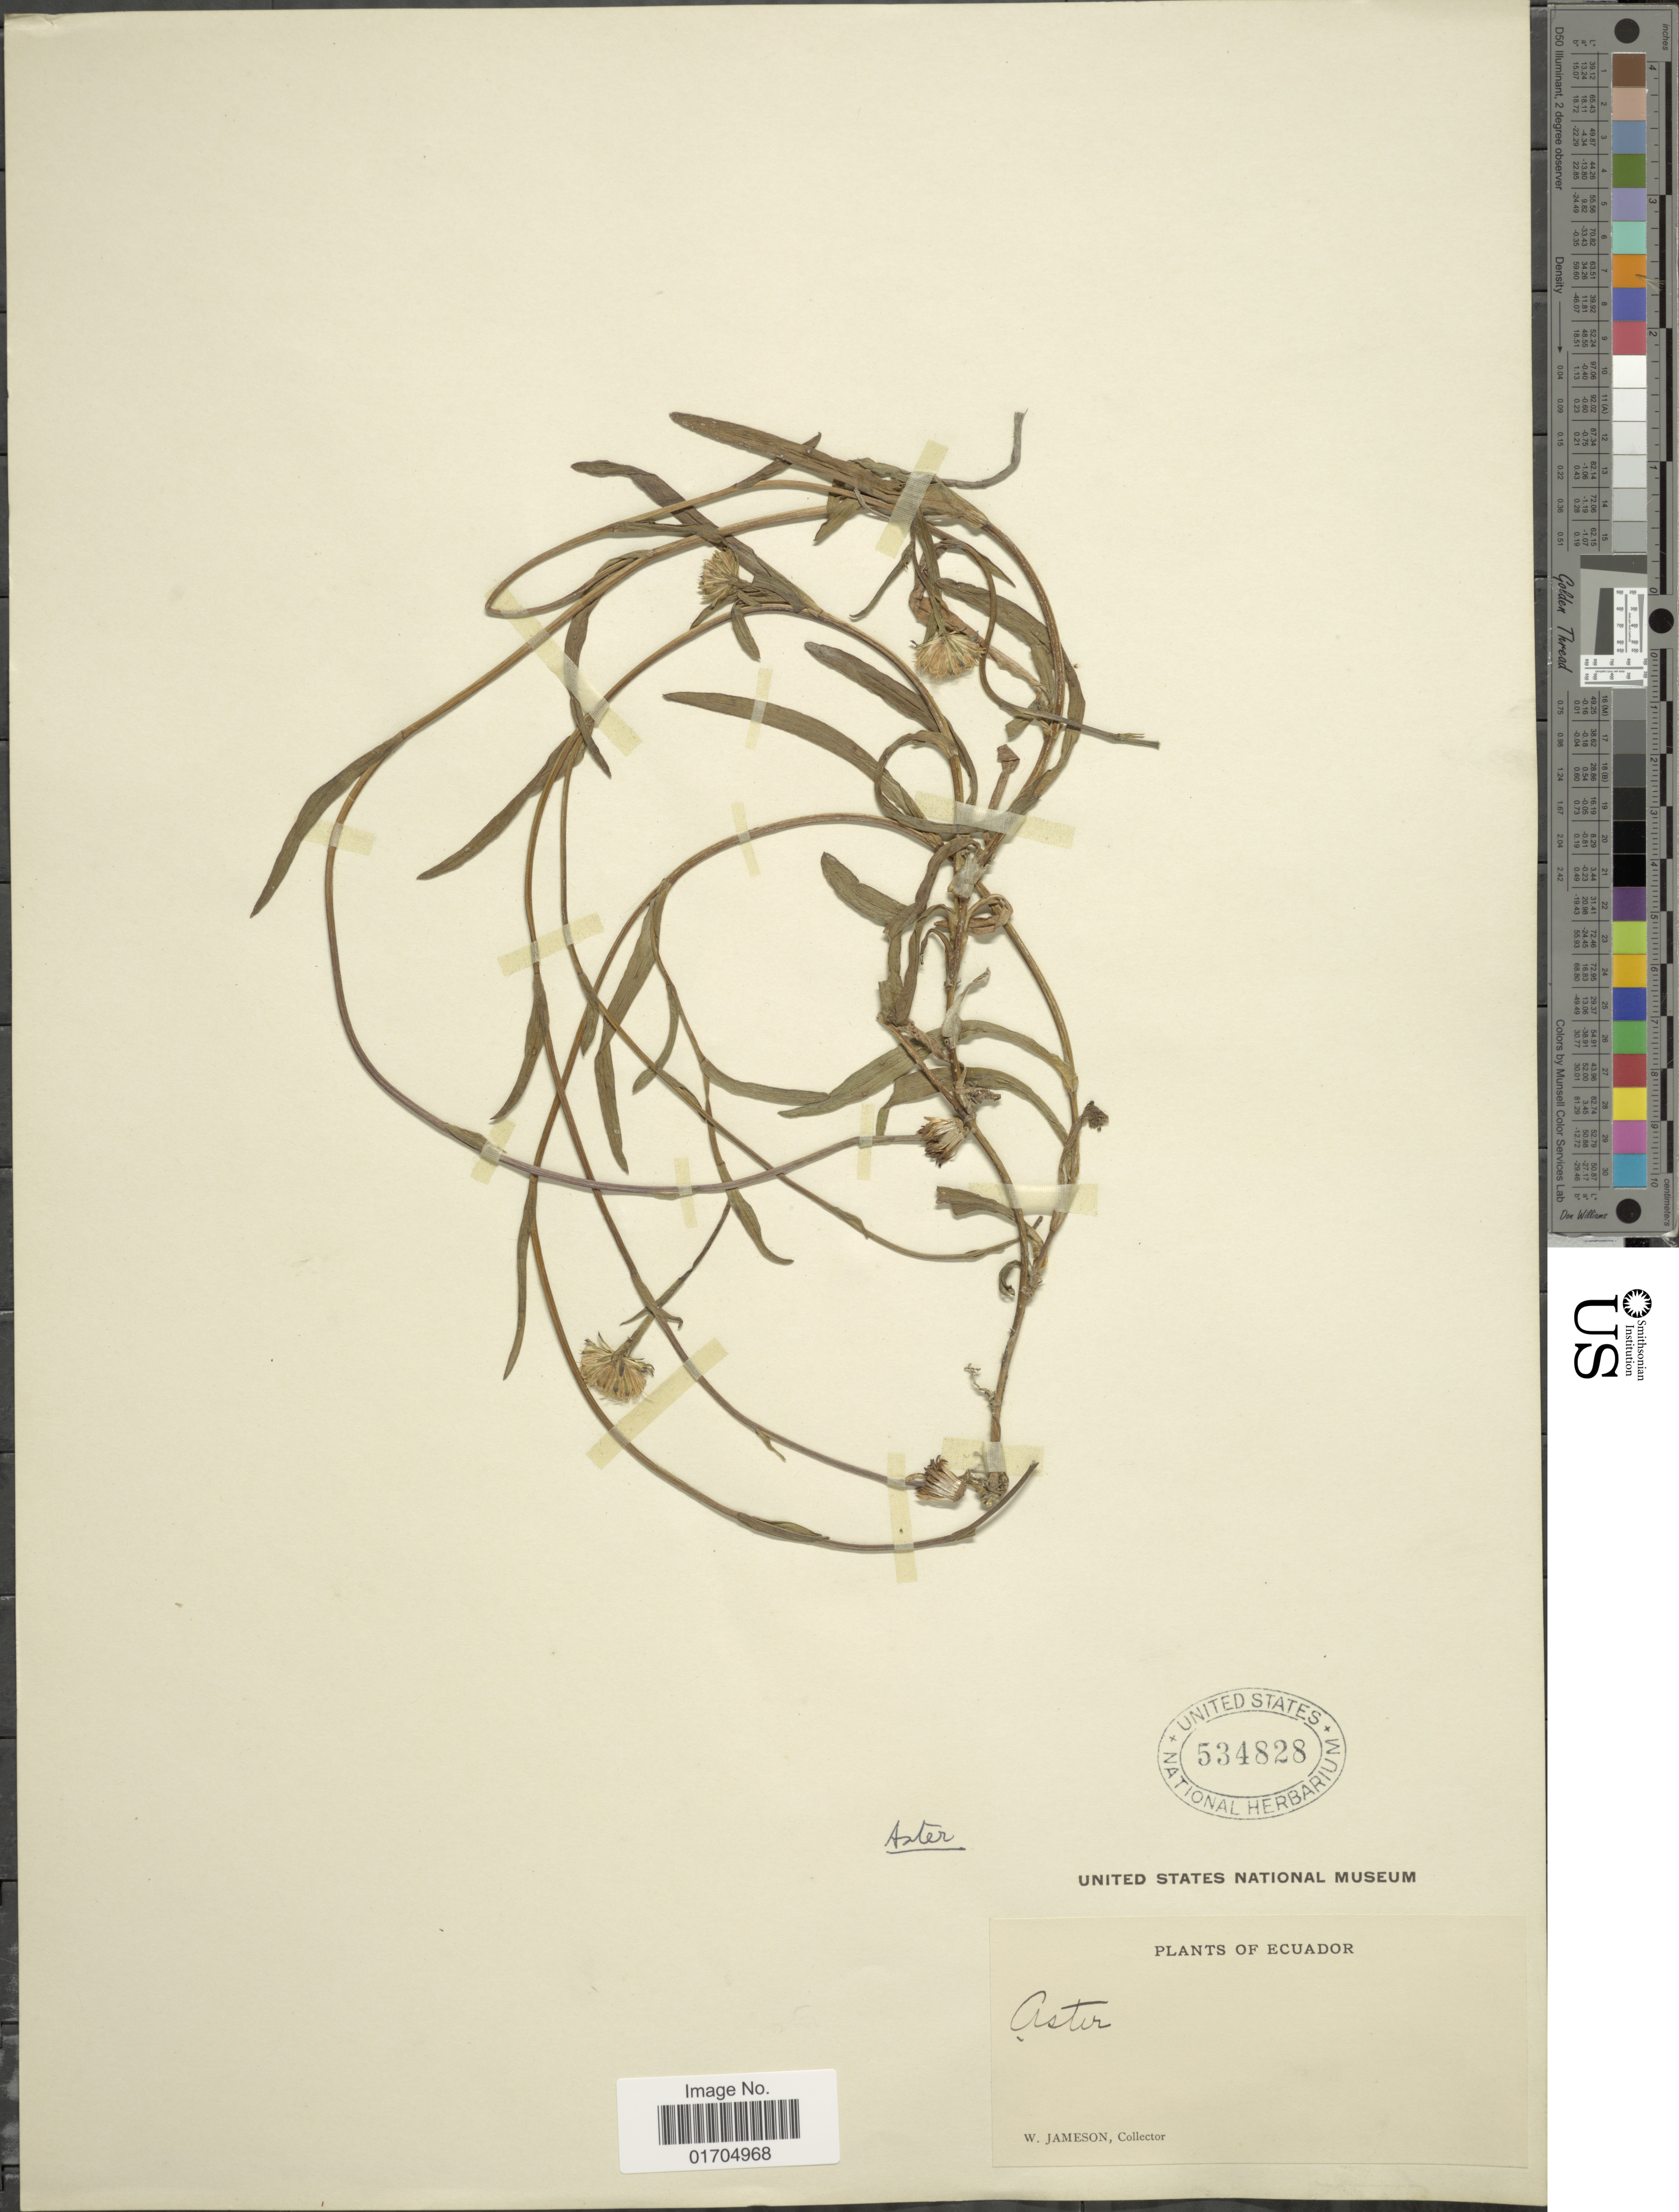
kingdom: Plantae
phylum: Tracheophyta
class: Magnoliopsida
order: Asterales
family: Asteraceae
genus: Symphyotrichum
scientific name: Symphyotrichum glabrifolium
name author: (DC.) G.L. Nesom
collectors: W. Jameson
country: Ecuador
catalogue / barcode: US 534828